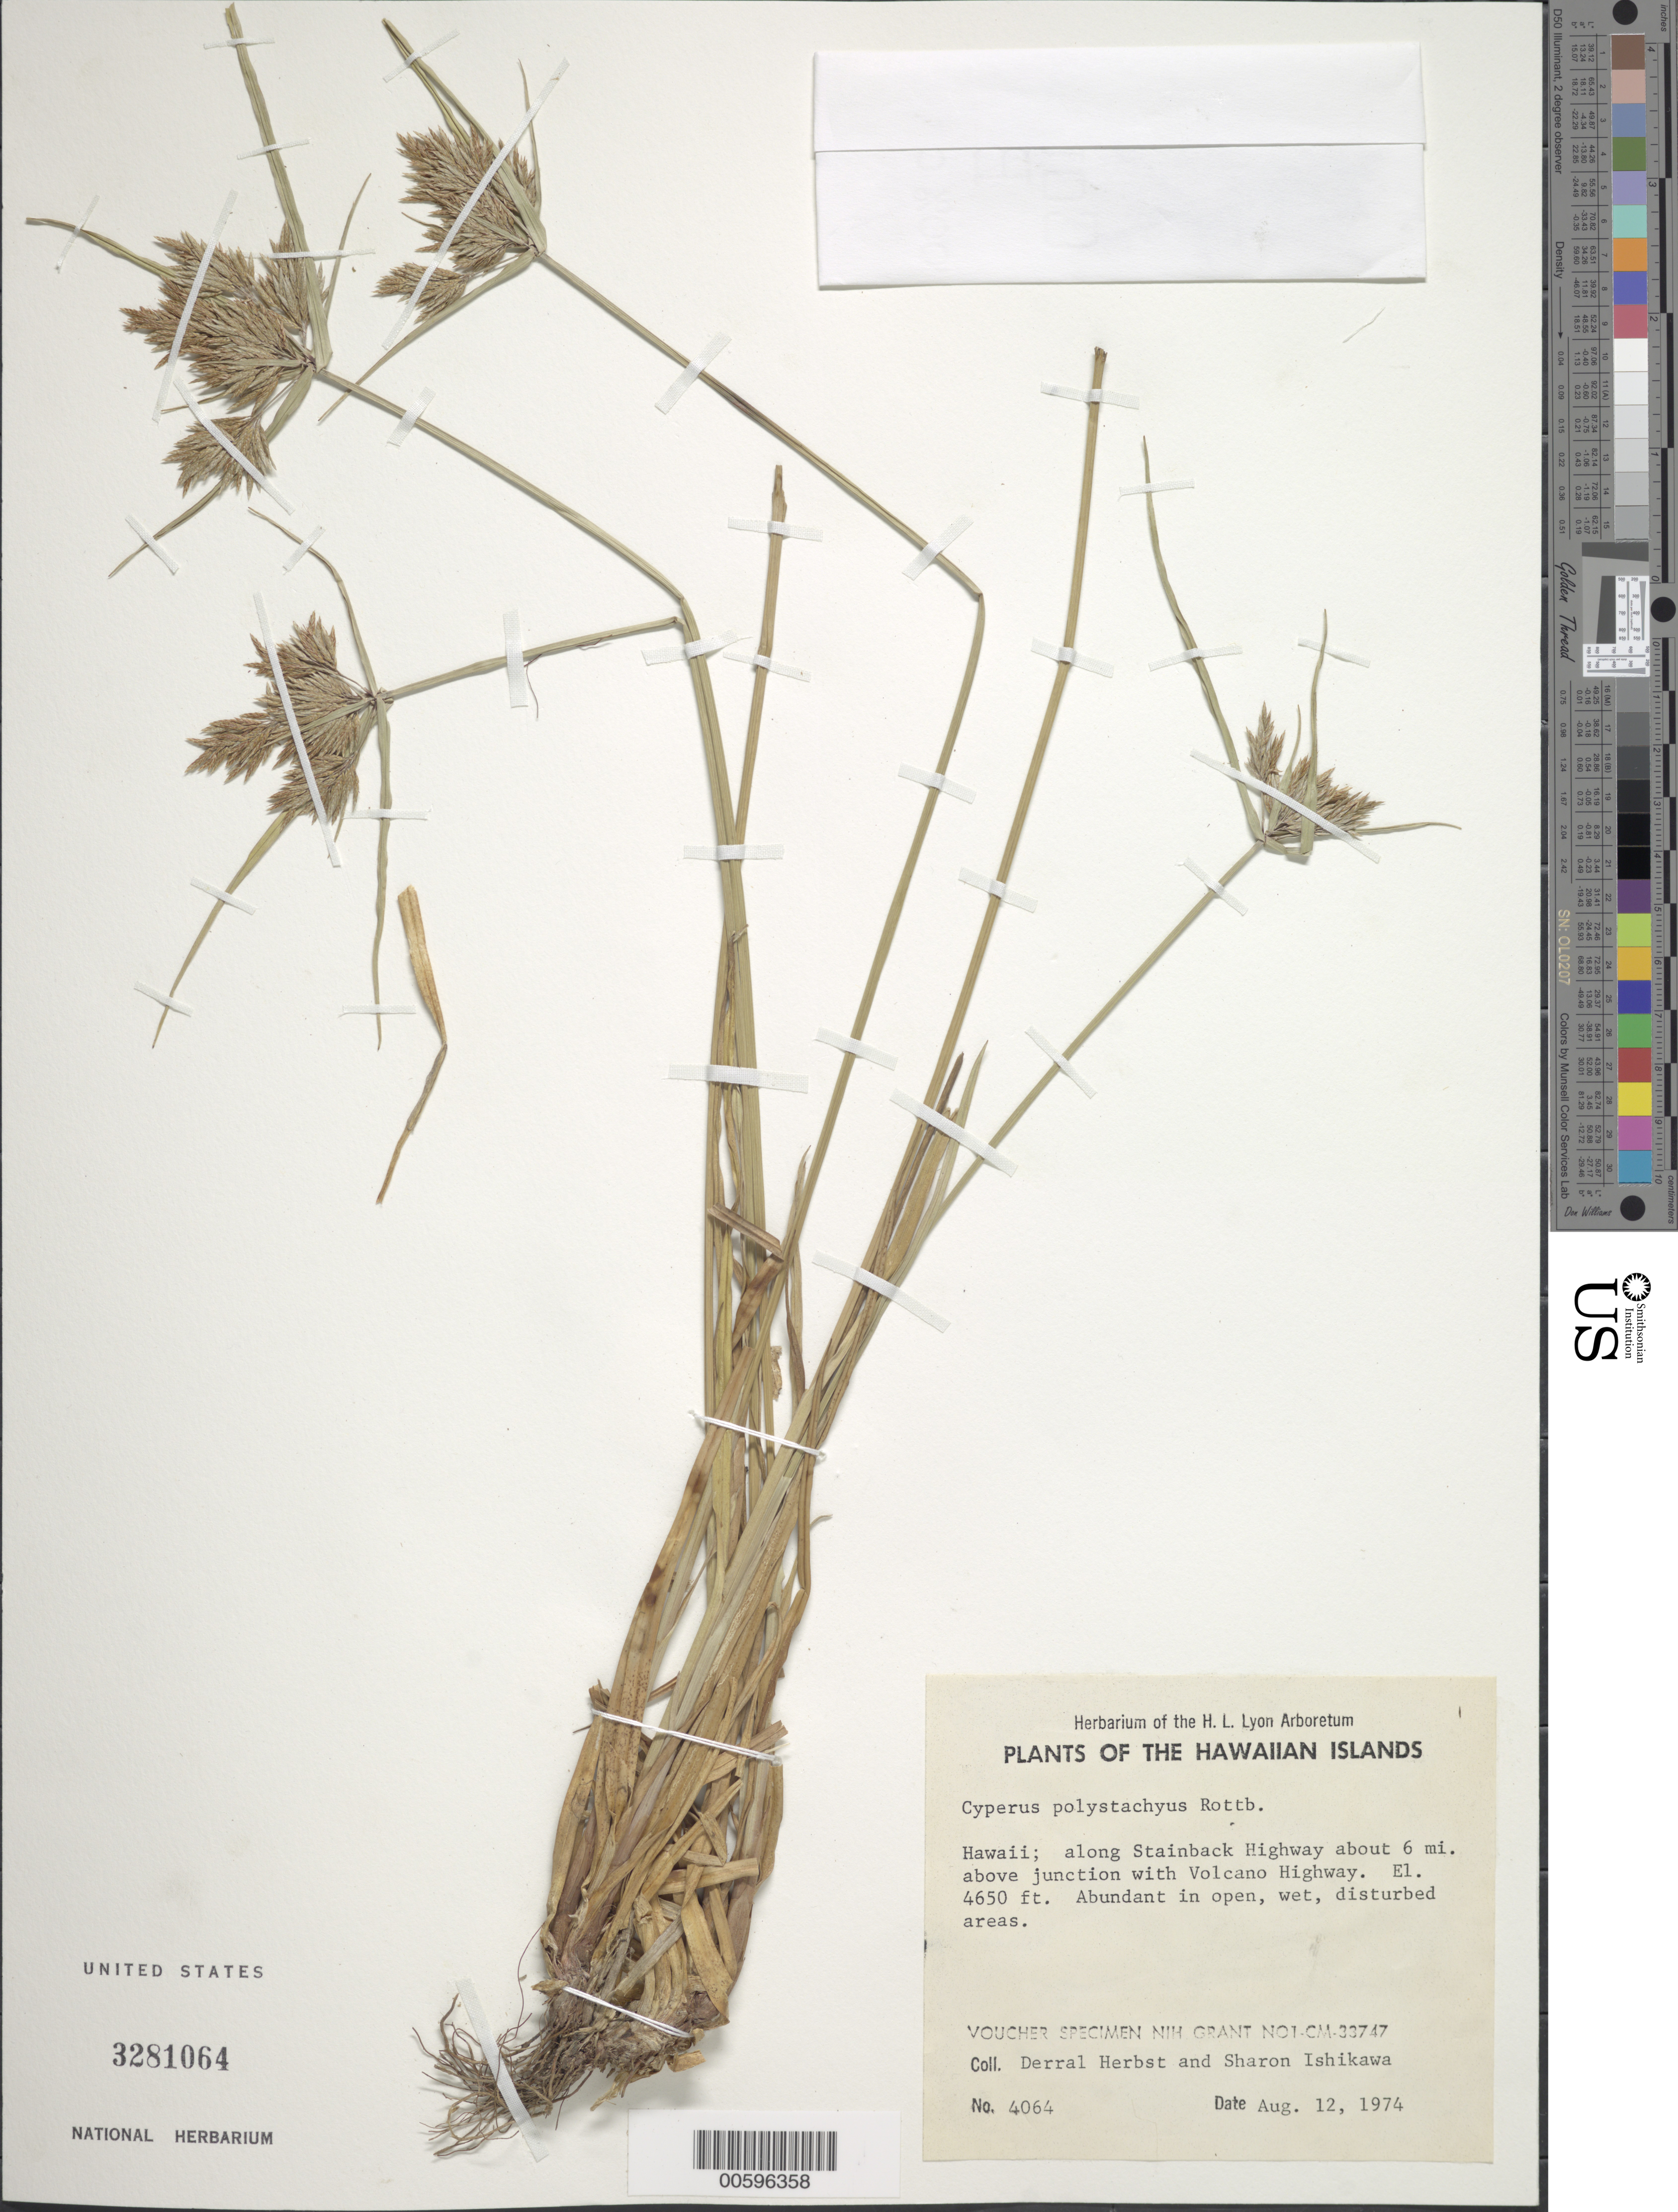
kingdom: Plantae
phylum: Tracheophyta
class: Liliopsida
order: Poales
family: Cyperaceae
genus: Cyperus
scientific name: Cyperus polystachyos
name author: Rottb.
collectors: D. R. Herbst & S. Ishikawa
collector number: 4064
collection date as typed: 12 Aug 1974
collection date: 1974-08-12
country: United States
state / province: Hawaii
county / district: Hawaii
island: Hawaii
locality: Along Stainback Hwy ca 6 mi above jct with Volcano Hwy.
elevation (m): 1417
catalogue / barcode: US 3281064